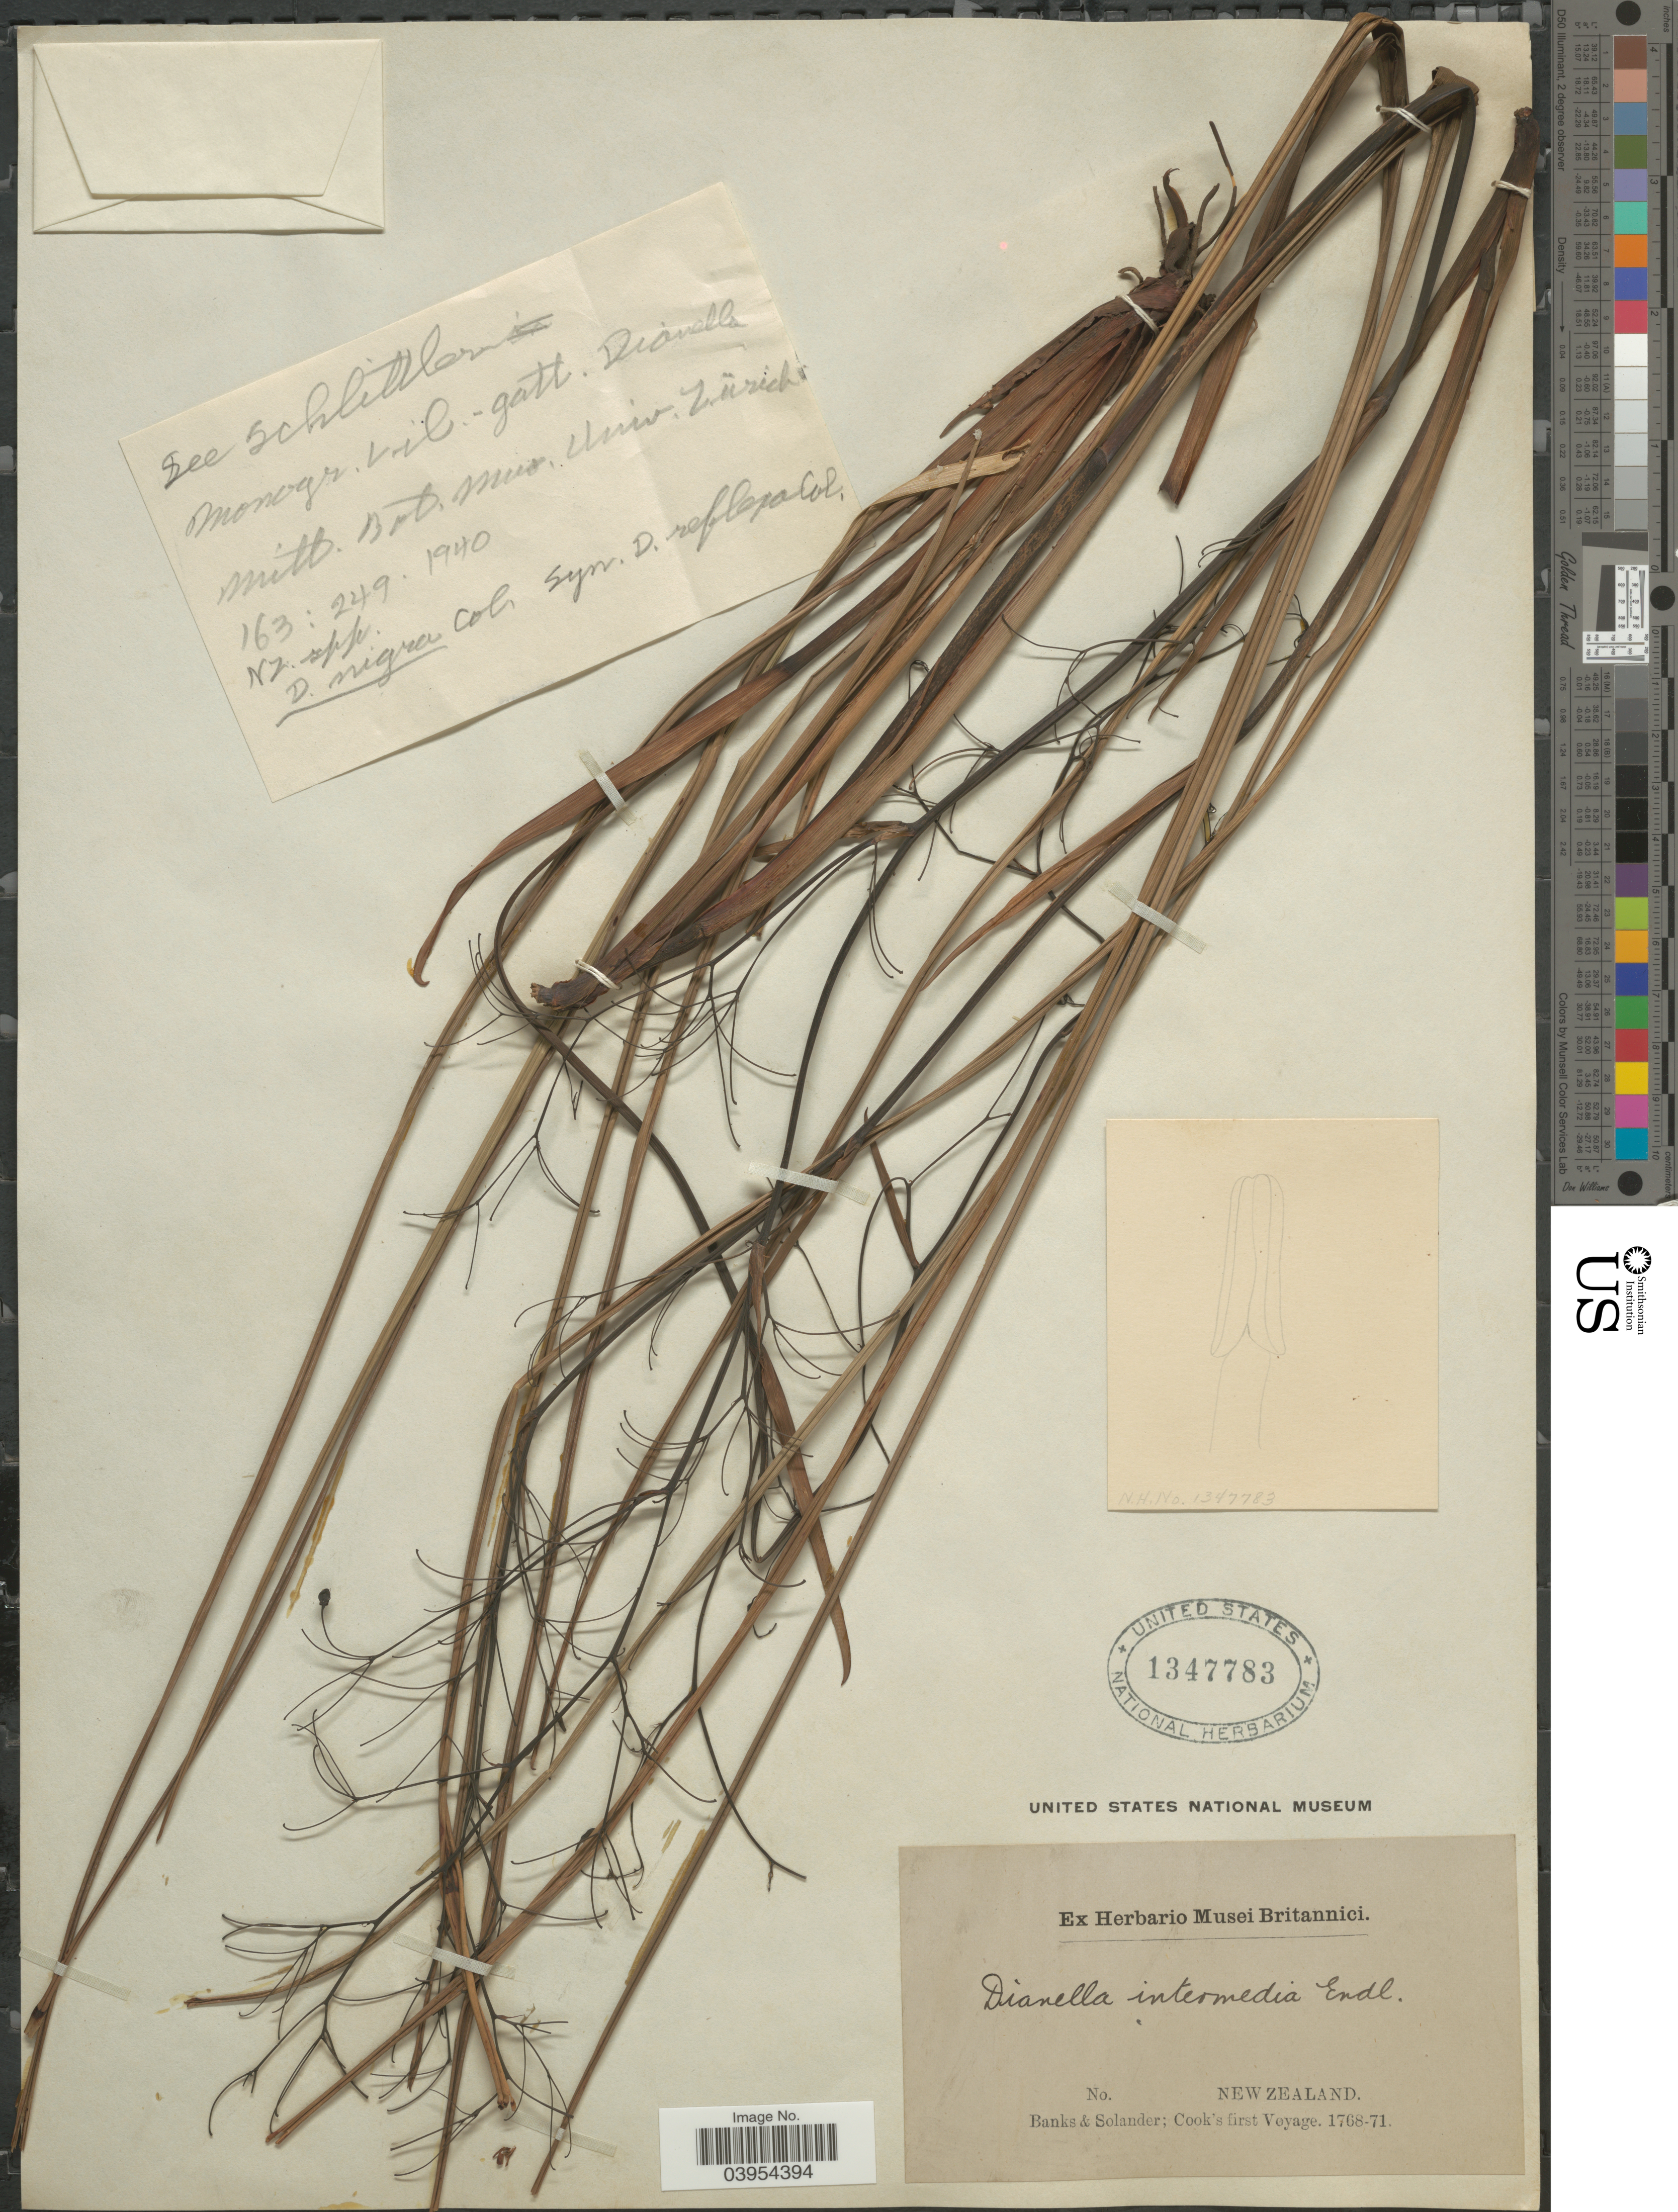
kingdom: Plantae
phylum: Tracheophyta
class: Liliopsida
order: Asparagales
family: Asphodelaceae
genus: Dianella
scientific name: Dianella intermedia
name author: Endl.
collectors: -- Banks & -- Solander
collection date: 1768/1771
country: New Zealand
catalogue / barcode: US 1347783